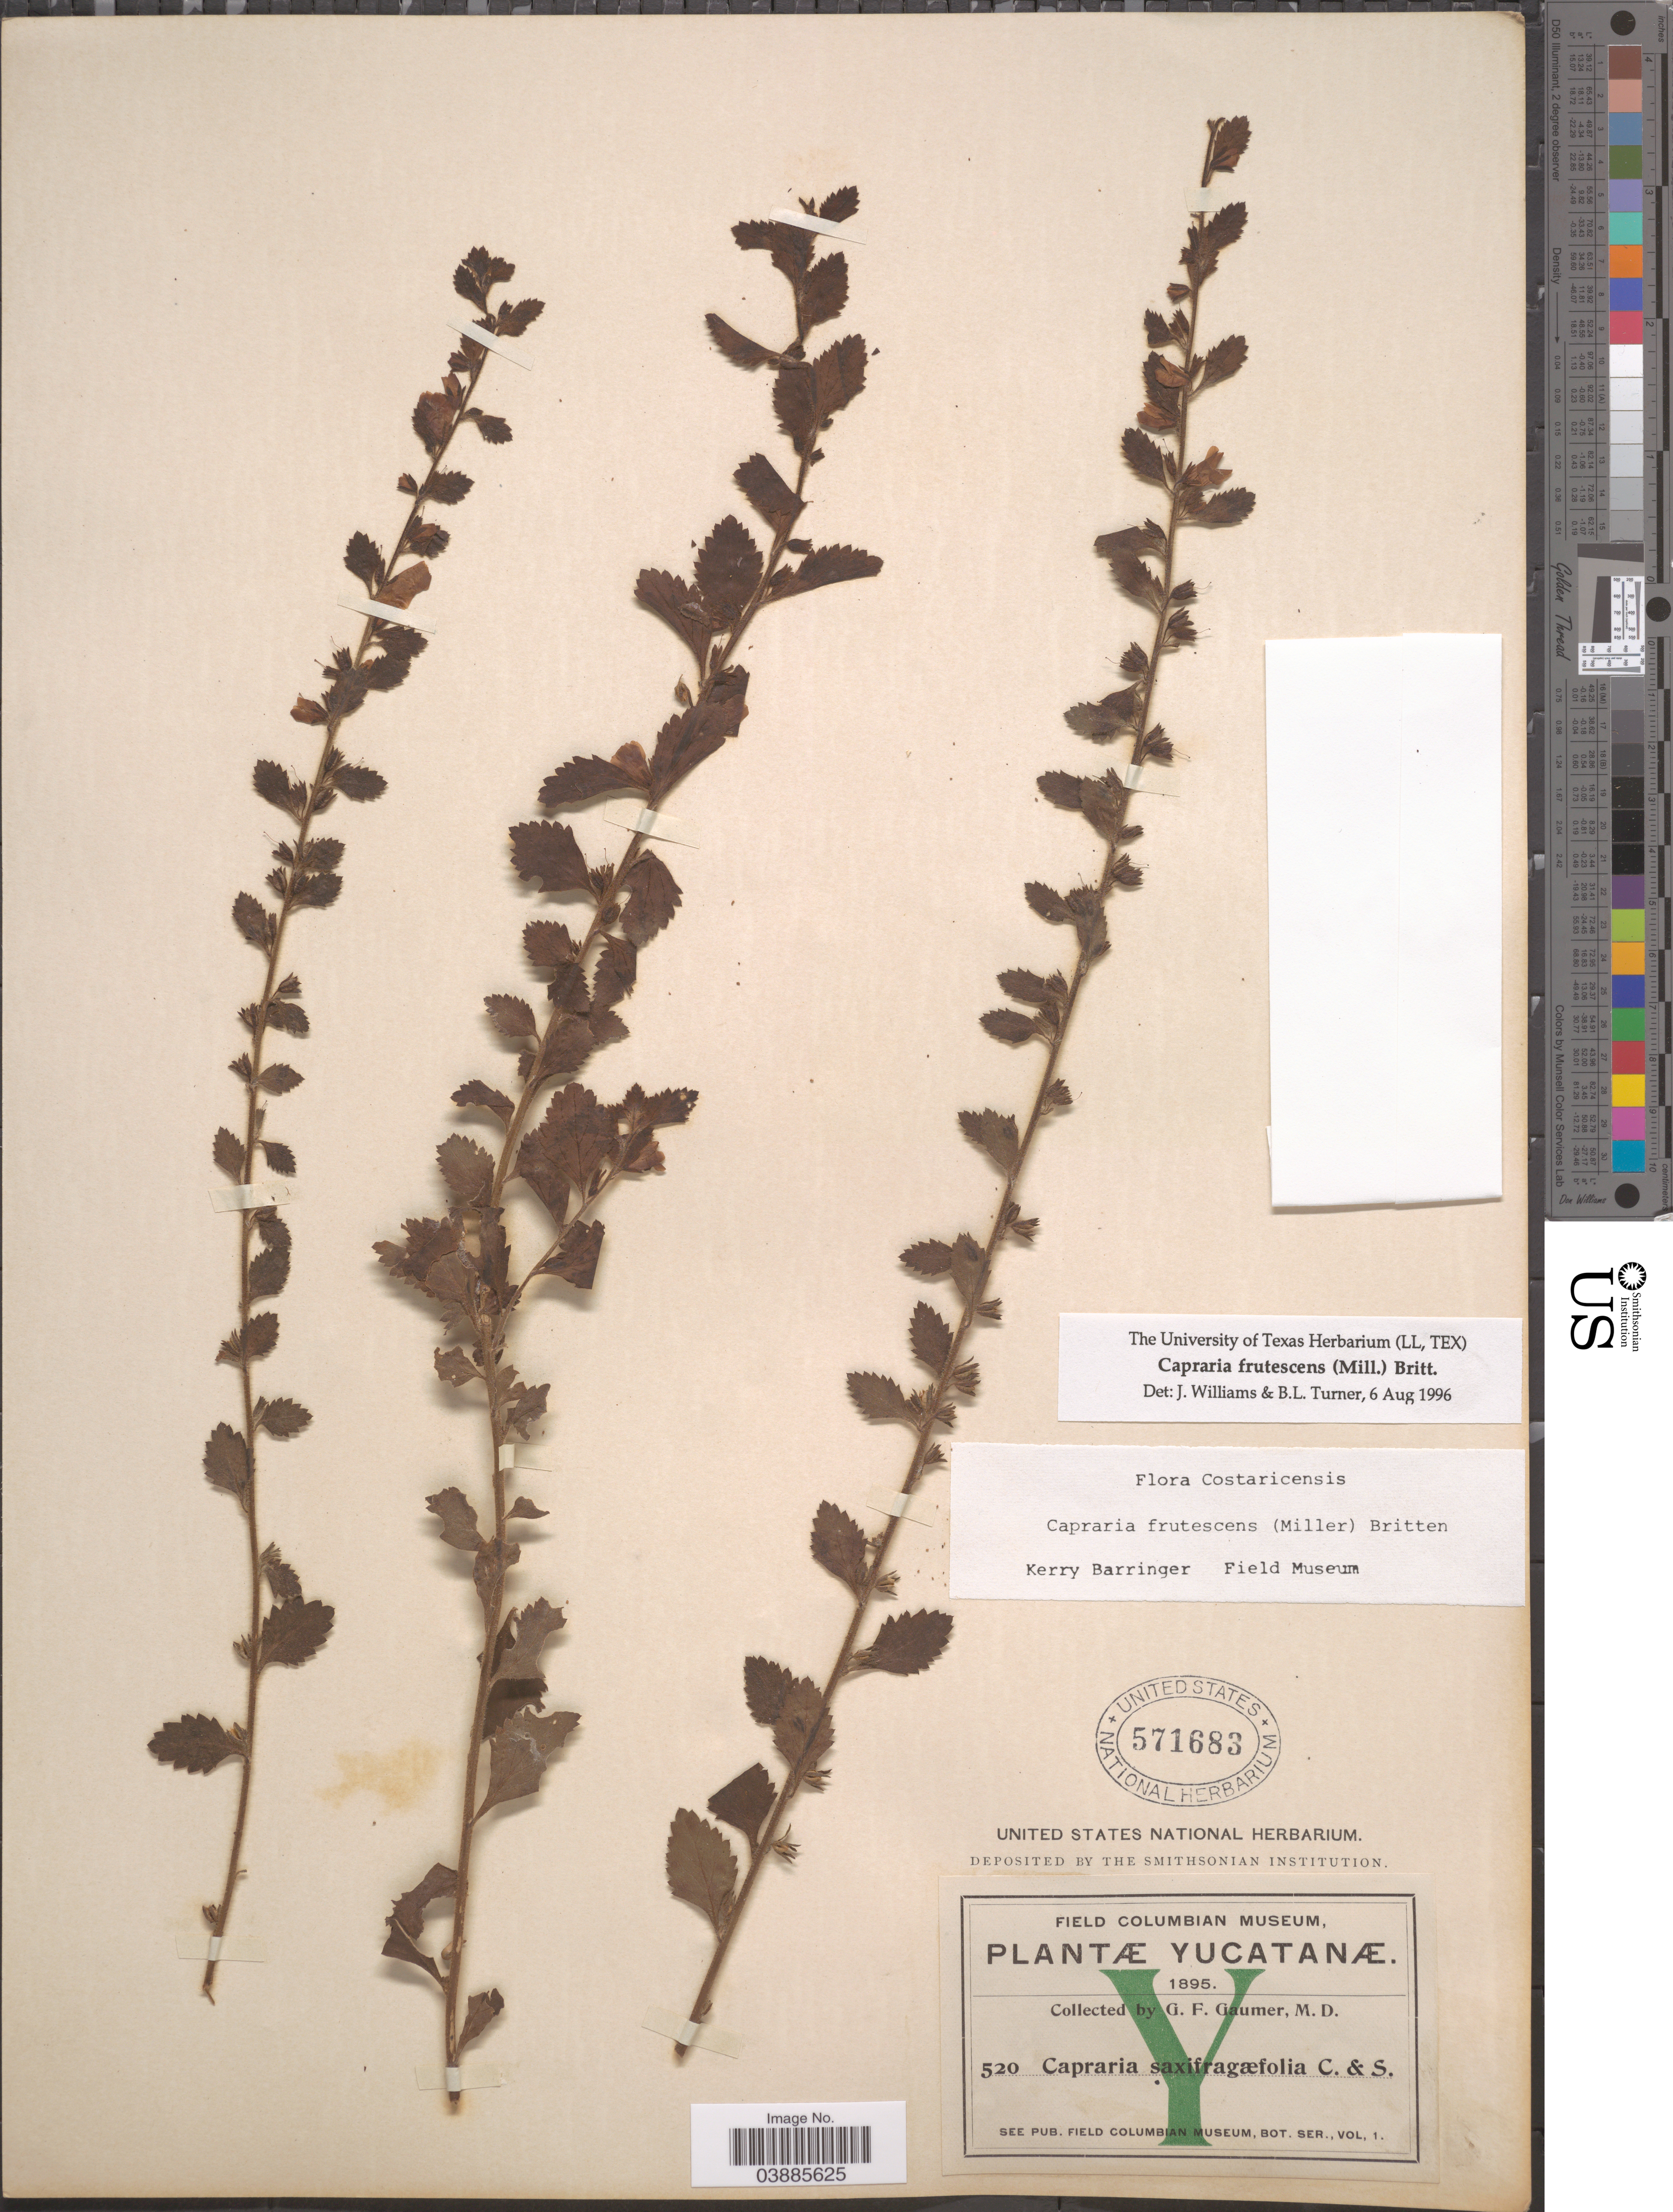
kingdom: Plantae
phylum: Tracheophyta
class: Magnoliopsida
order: Lamiales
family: Scrophulariaceae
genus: Capraria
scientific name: Capraria frutescens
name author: (Mill.) Britton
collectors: G. F. Gaumer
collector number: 520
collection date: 1895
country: Mexico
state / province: Yucatán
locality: Yucatanæ.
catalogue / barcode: US 571683